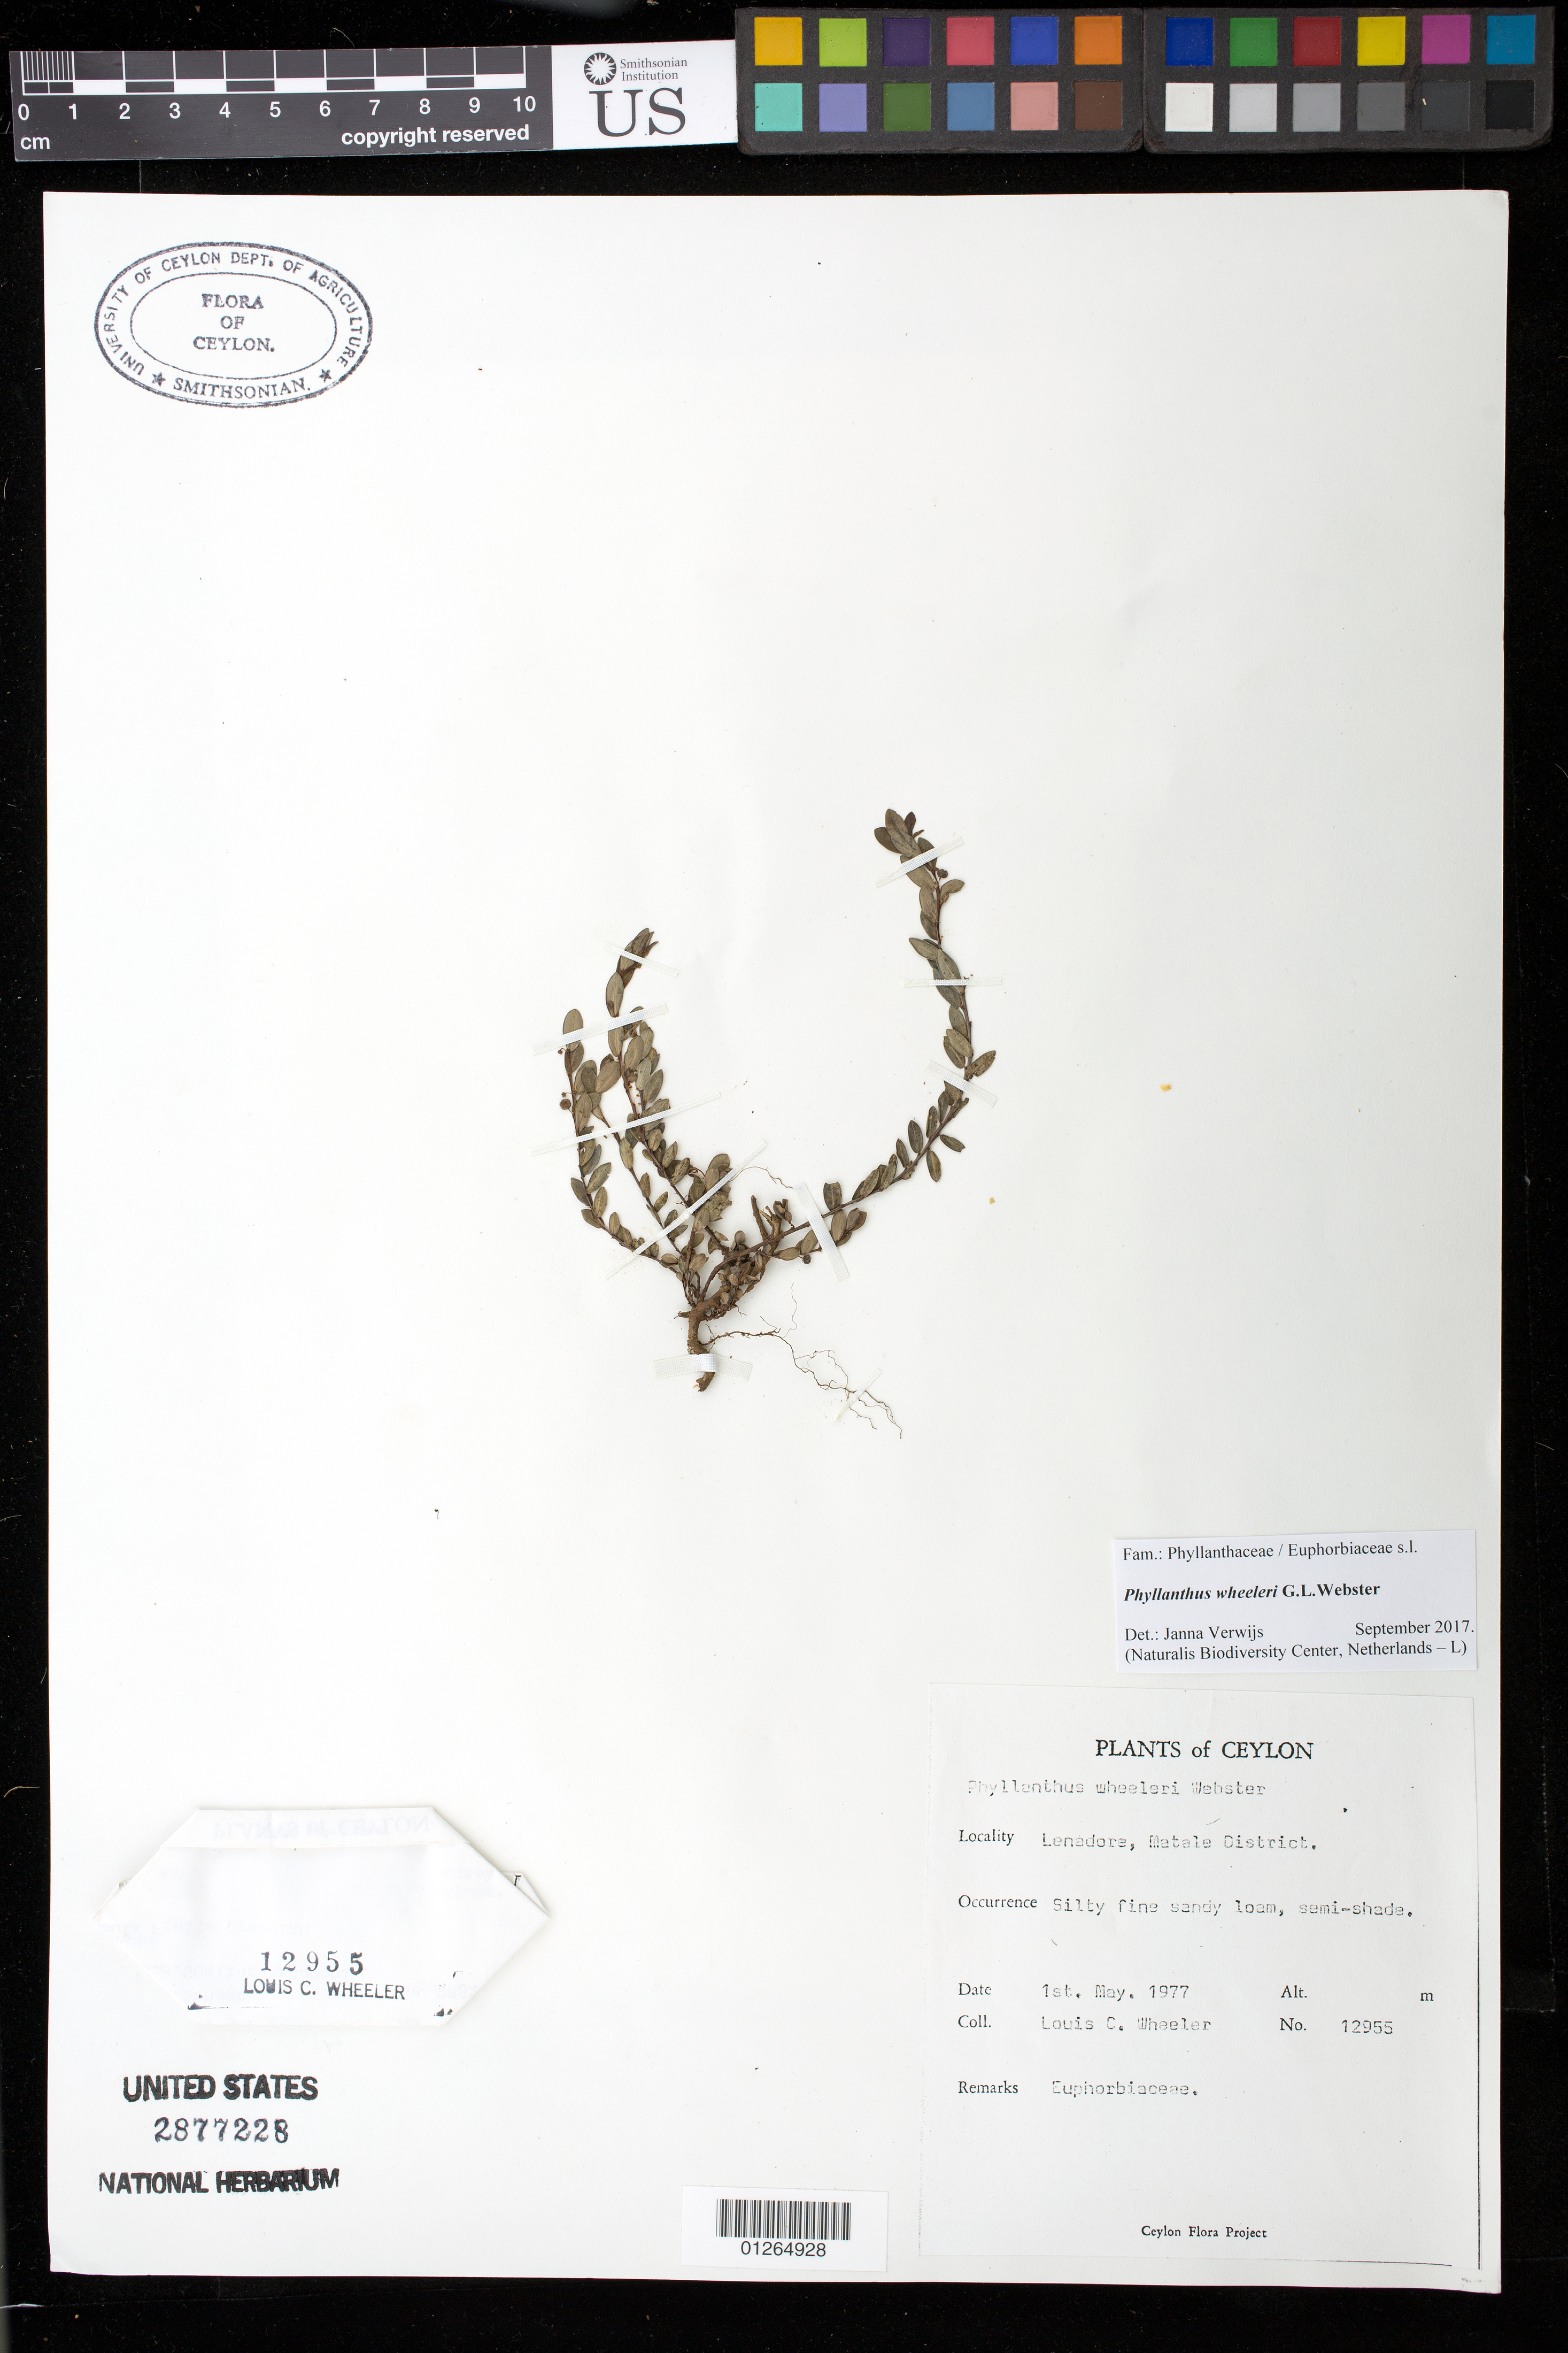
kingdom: Plantae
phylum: Tracheophyta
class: Magnoliopsida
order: Malpighiales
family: Phyllanthaceae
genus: Phyllanthus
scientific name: Phyllanthus wheeleri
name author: G.L. Webster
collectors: L. C. Wheeler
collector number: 12955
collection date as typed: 1 May 1977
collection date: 1977-05-01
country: Sri Lanka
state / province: Central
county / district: Matale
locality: Lenadore.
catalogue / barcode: US 2877228